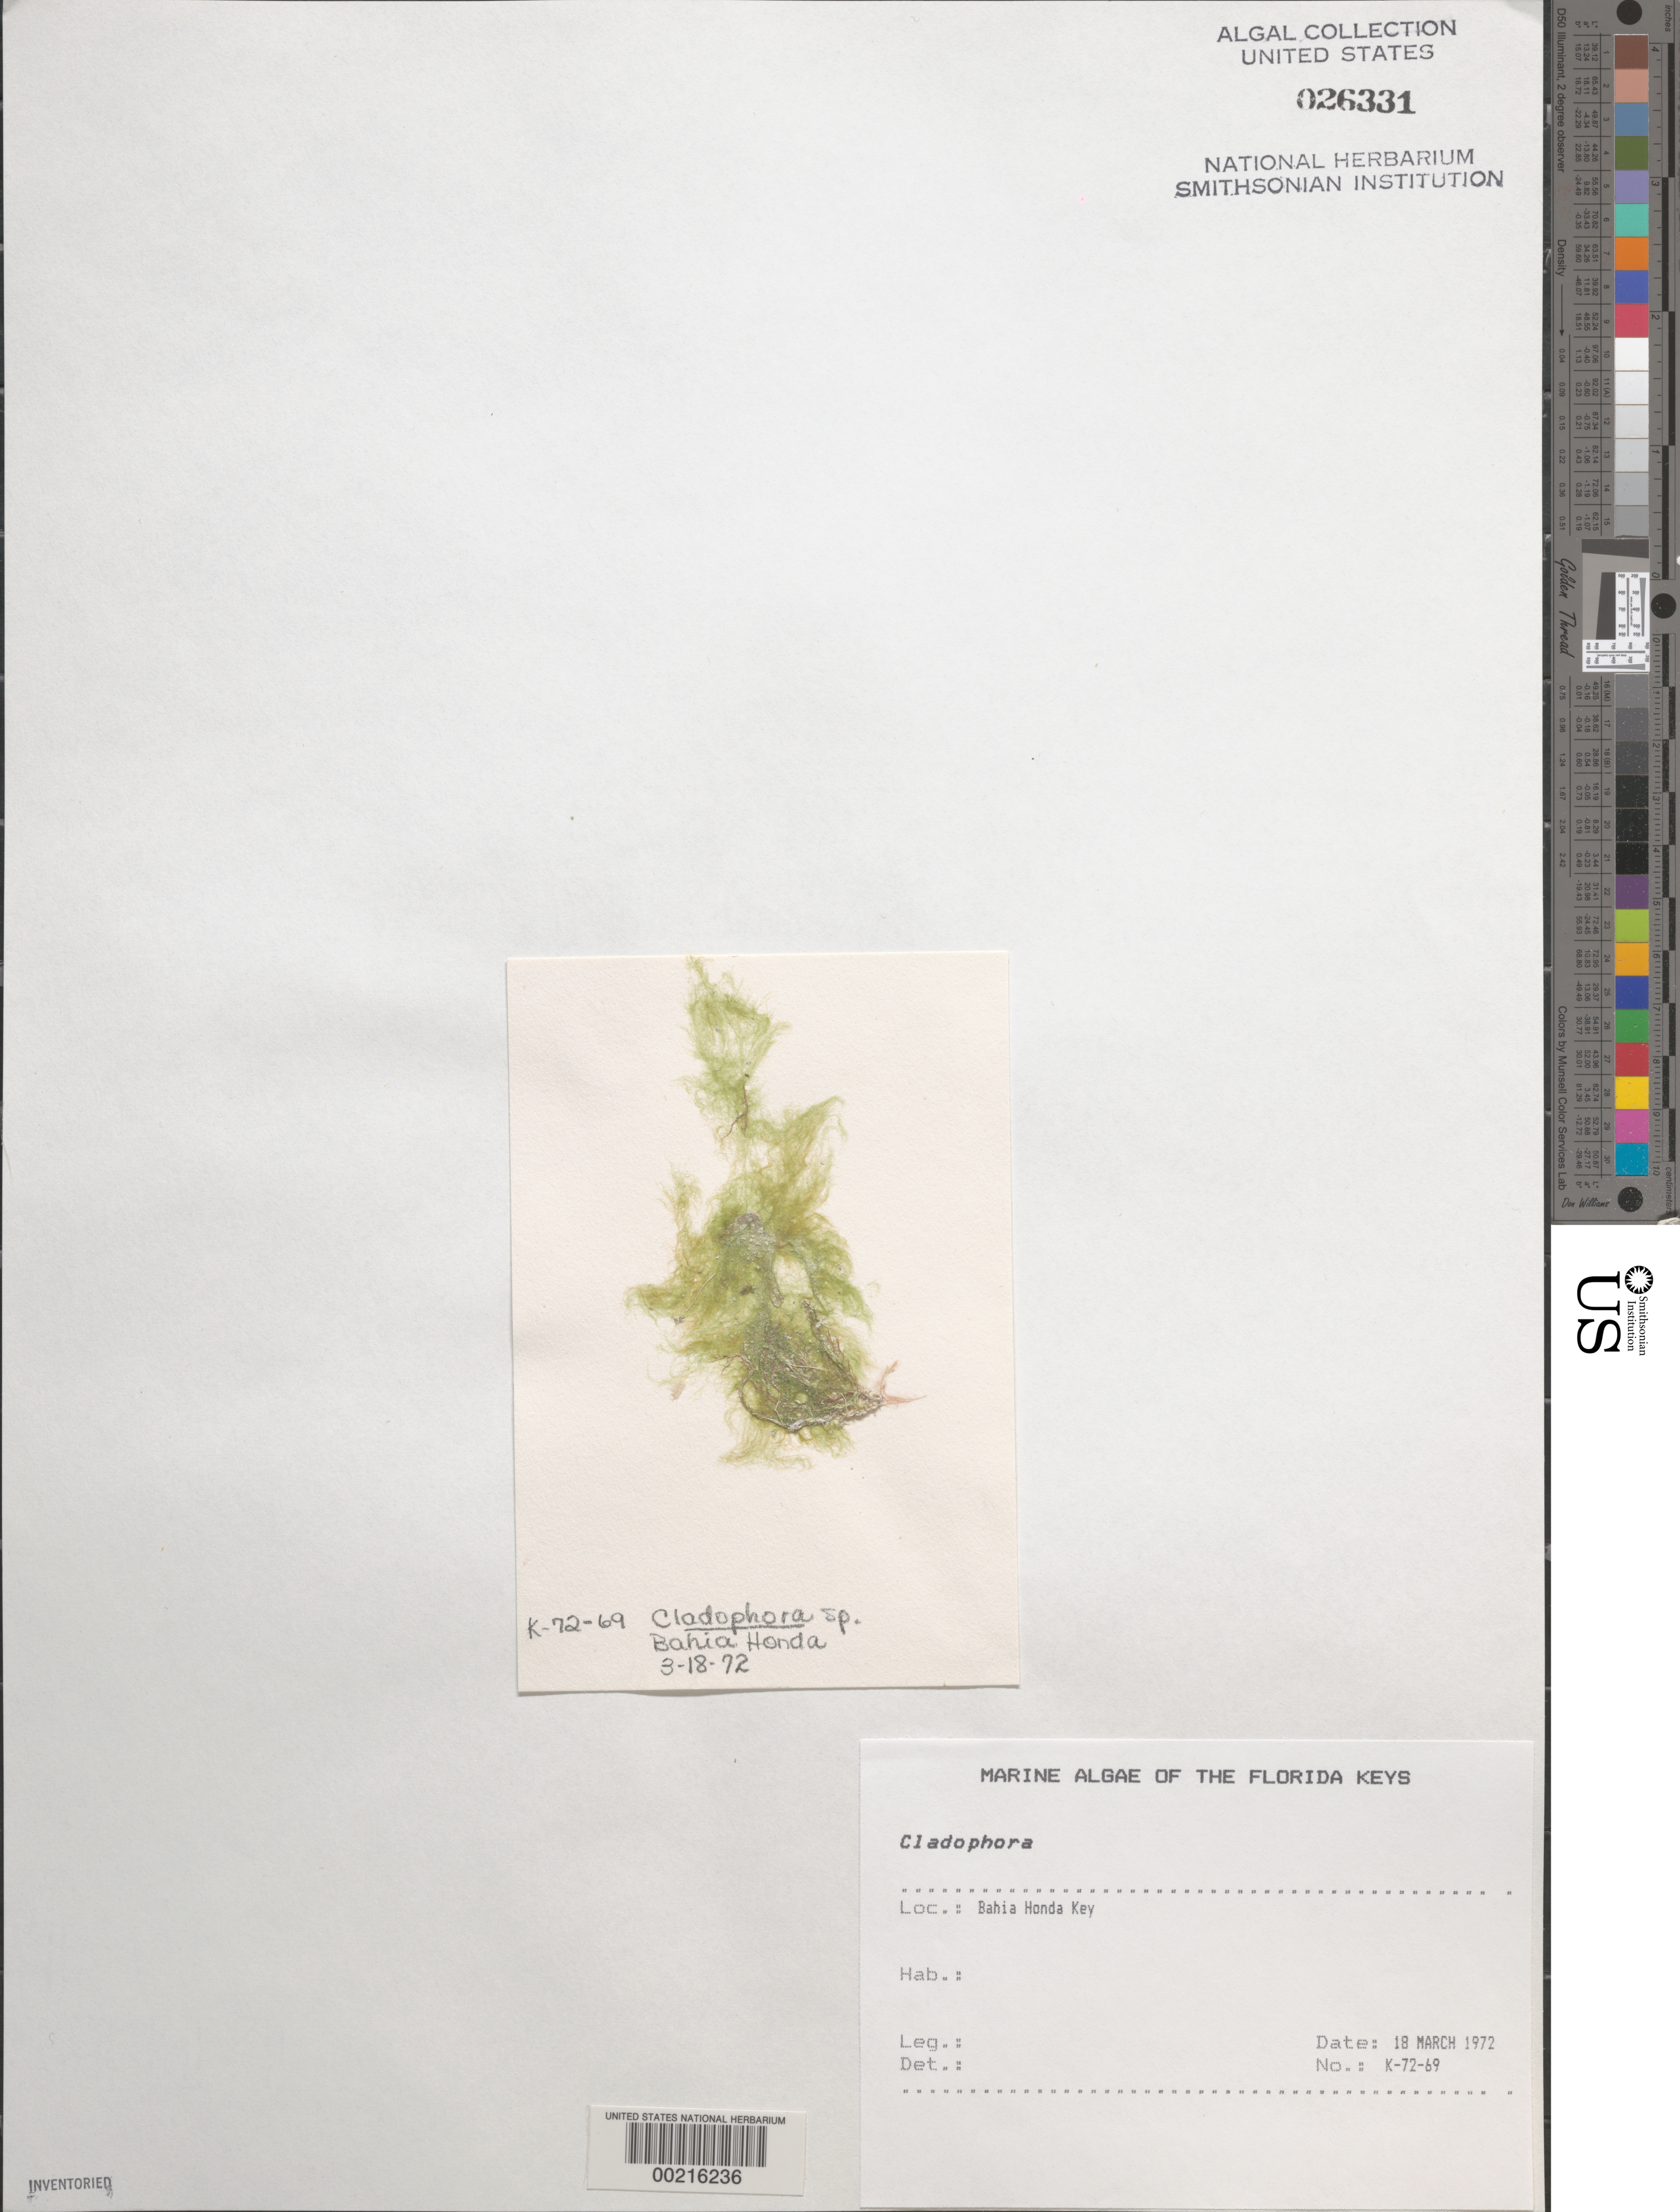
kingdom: Plantae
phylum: Chlorophyta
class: Ulvophyceae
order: Cladophorales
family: Cladophoraceae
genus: Cladophora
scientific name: Cladophora sp.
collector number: K-72-69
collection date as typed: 18 Mar 1972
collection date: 1972-03-18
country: United States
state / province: Florida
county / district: Monroe County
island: Bahia Honda Key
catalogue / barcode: US 26331